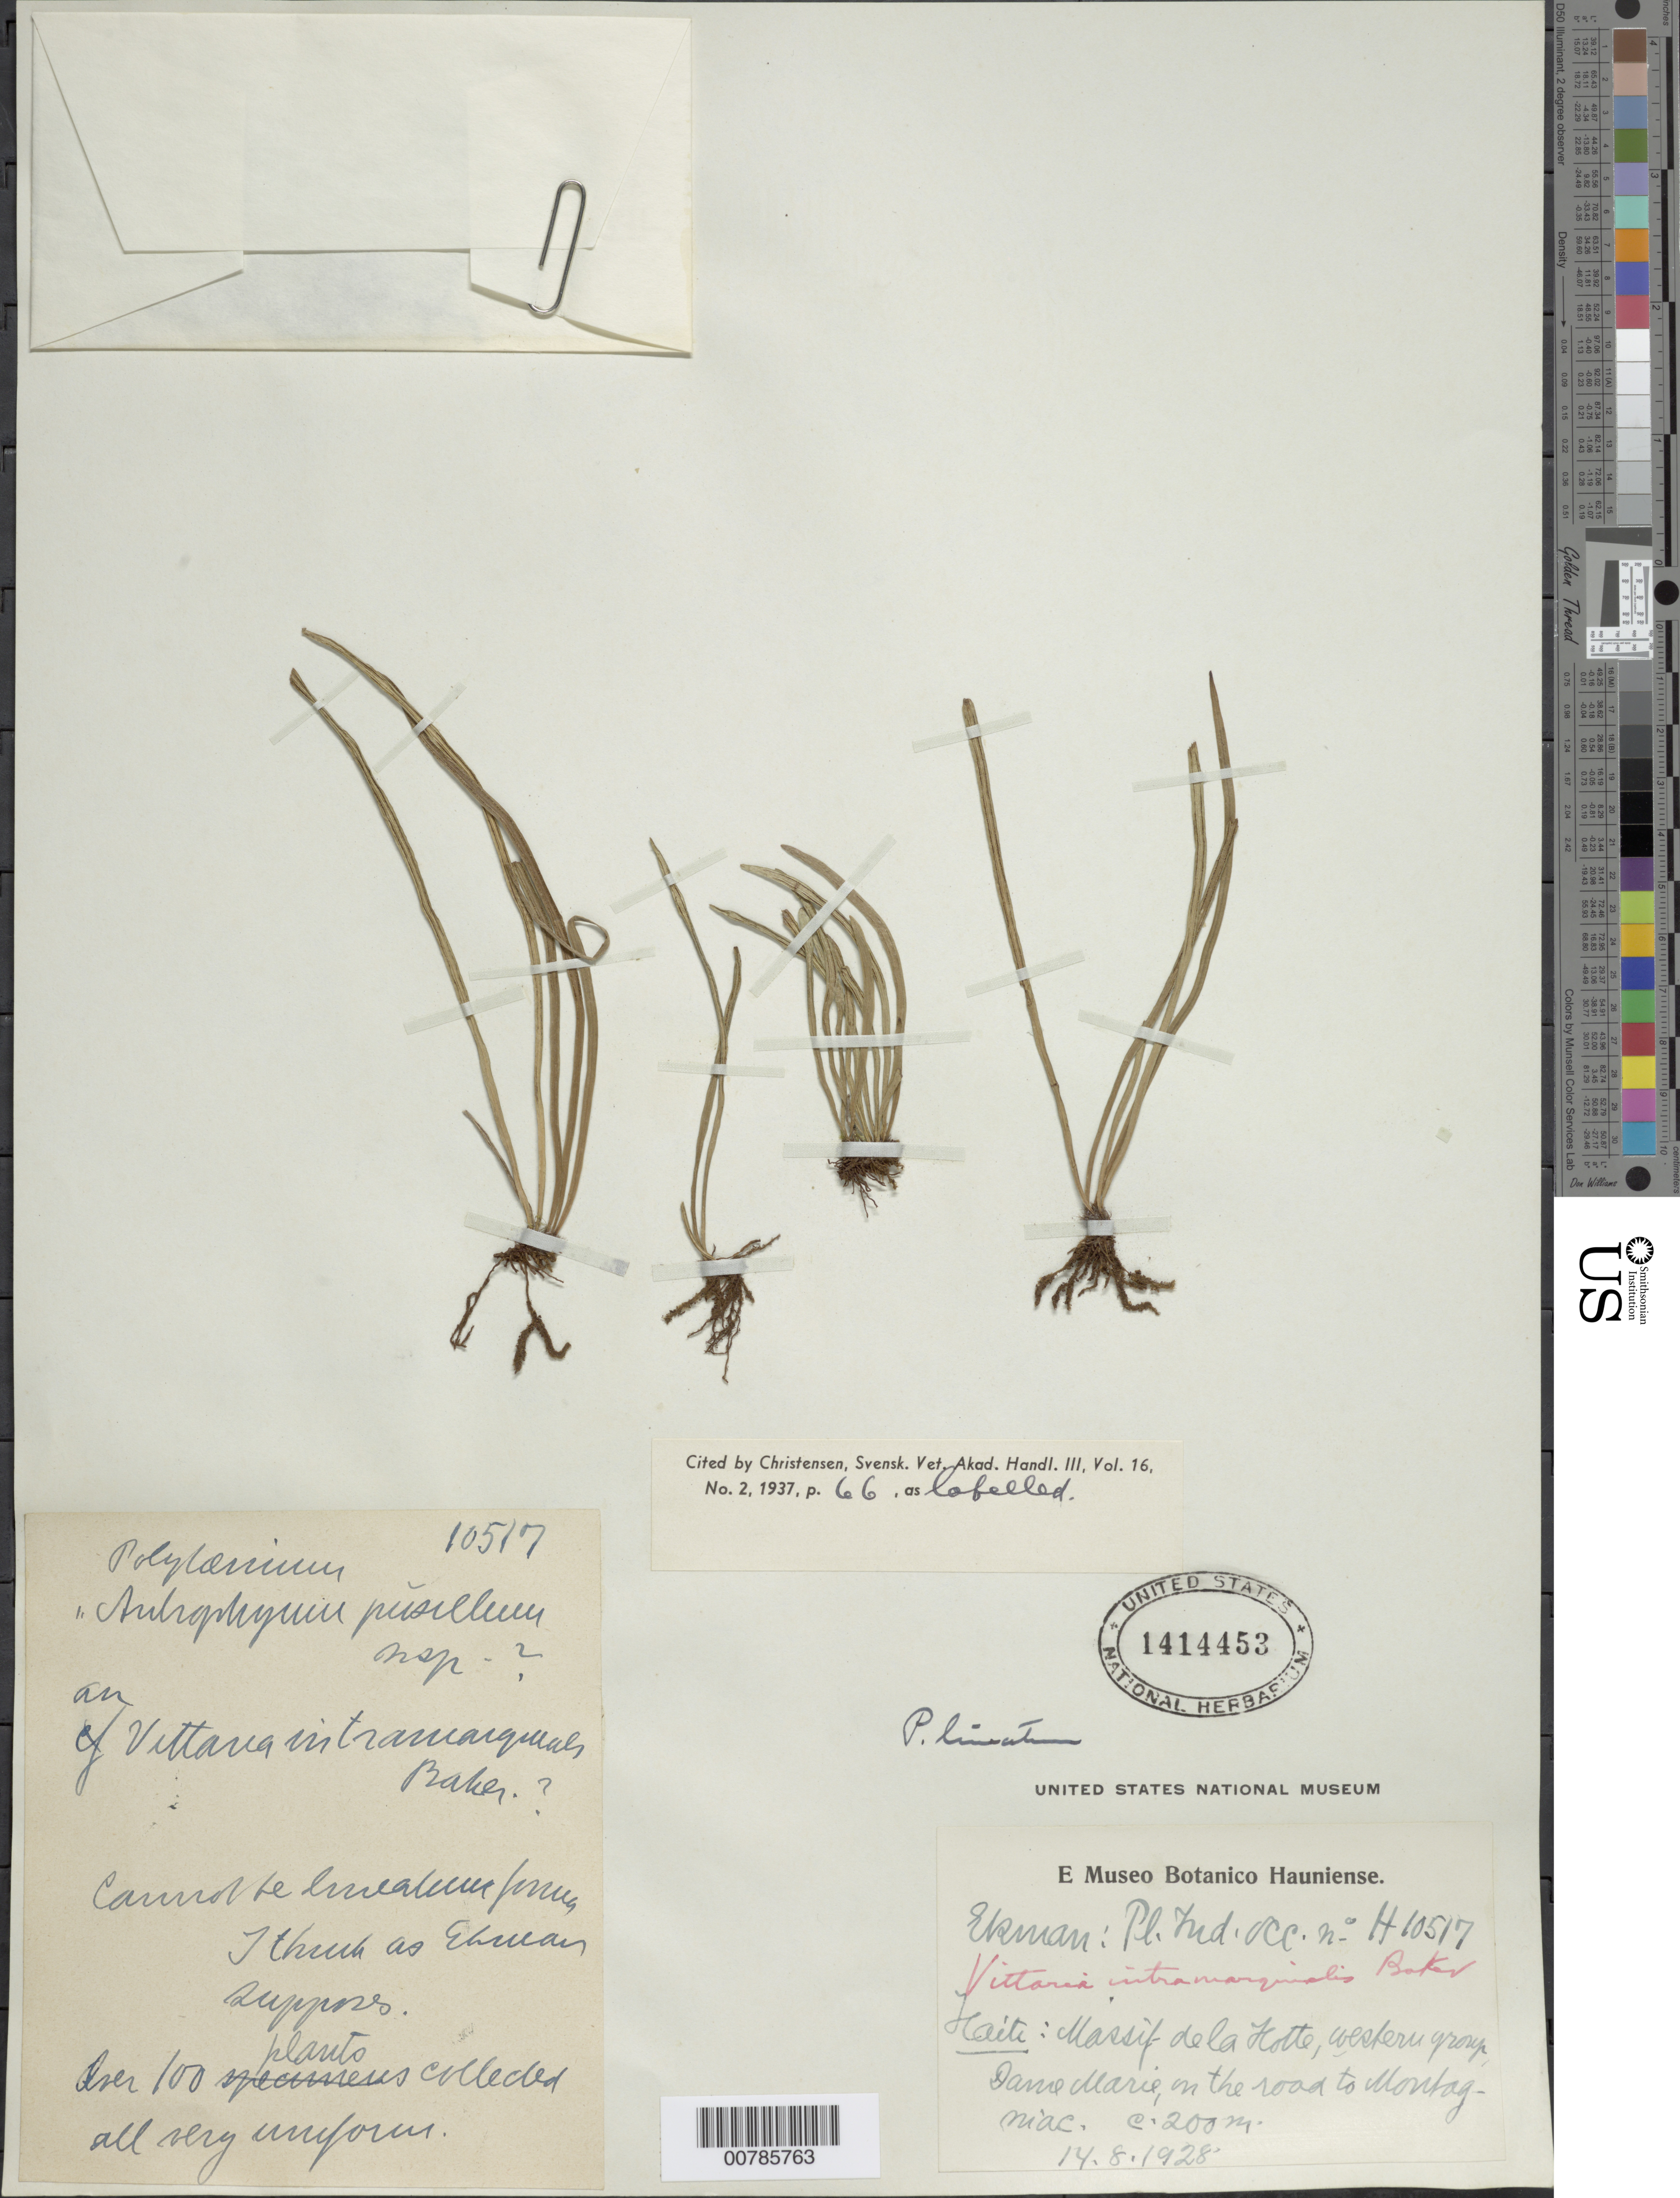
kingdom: Plantae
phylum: Tracheophyta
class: Polypodiopsida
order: Polypodiales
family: Pteridaceae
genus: Polytaenium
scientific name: Polytaenium lineatum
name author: (Sw.) J. Sm.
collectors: E. L. Ekman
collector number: H 10517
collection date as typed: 14 Aug 1928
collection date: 1928-08-14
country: Haiti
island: Hispaniola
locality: Massif de la Hotte, western group, Dame Marie, on road to Montagniac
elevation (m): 200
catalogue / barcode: US 1414453